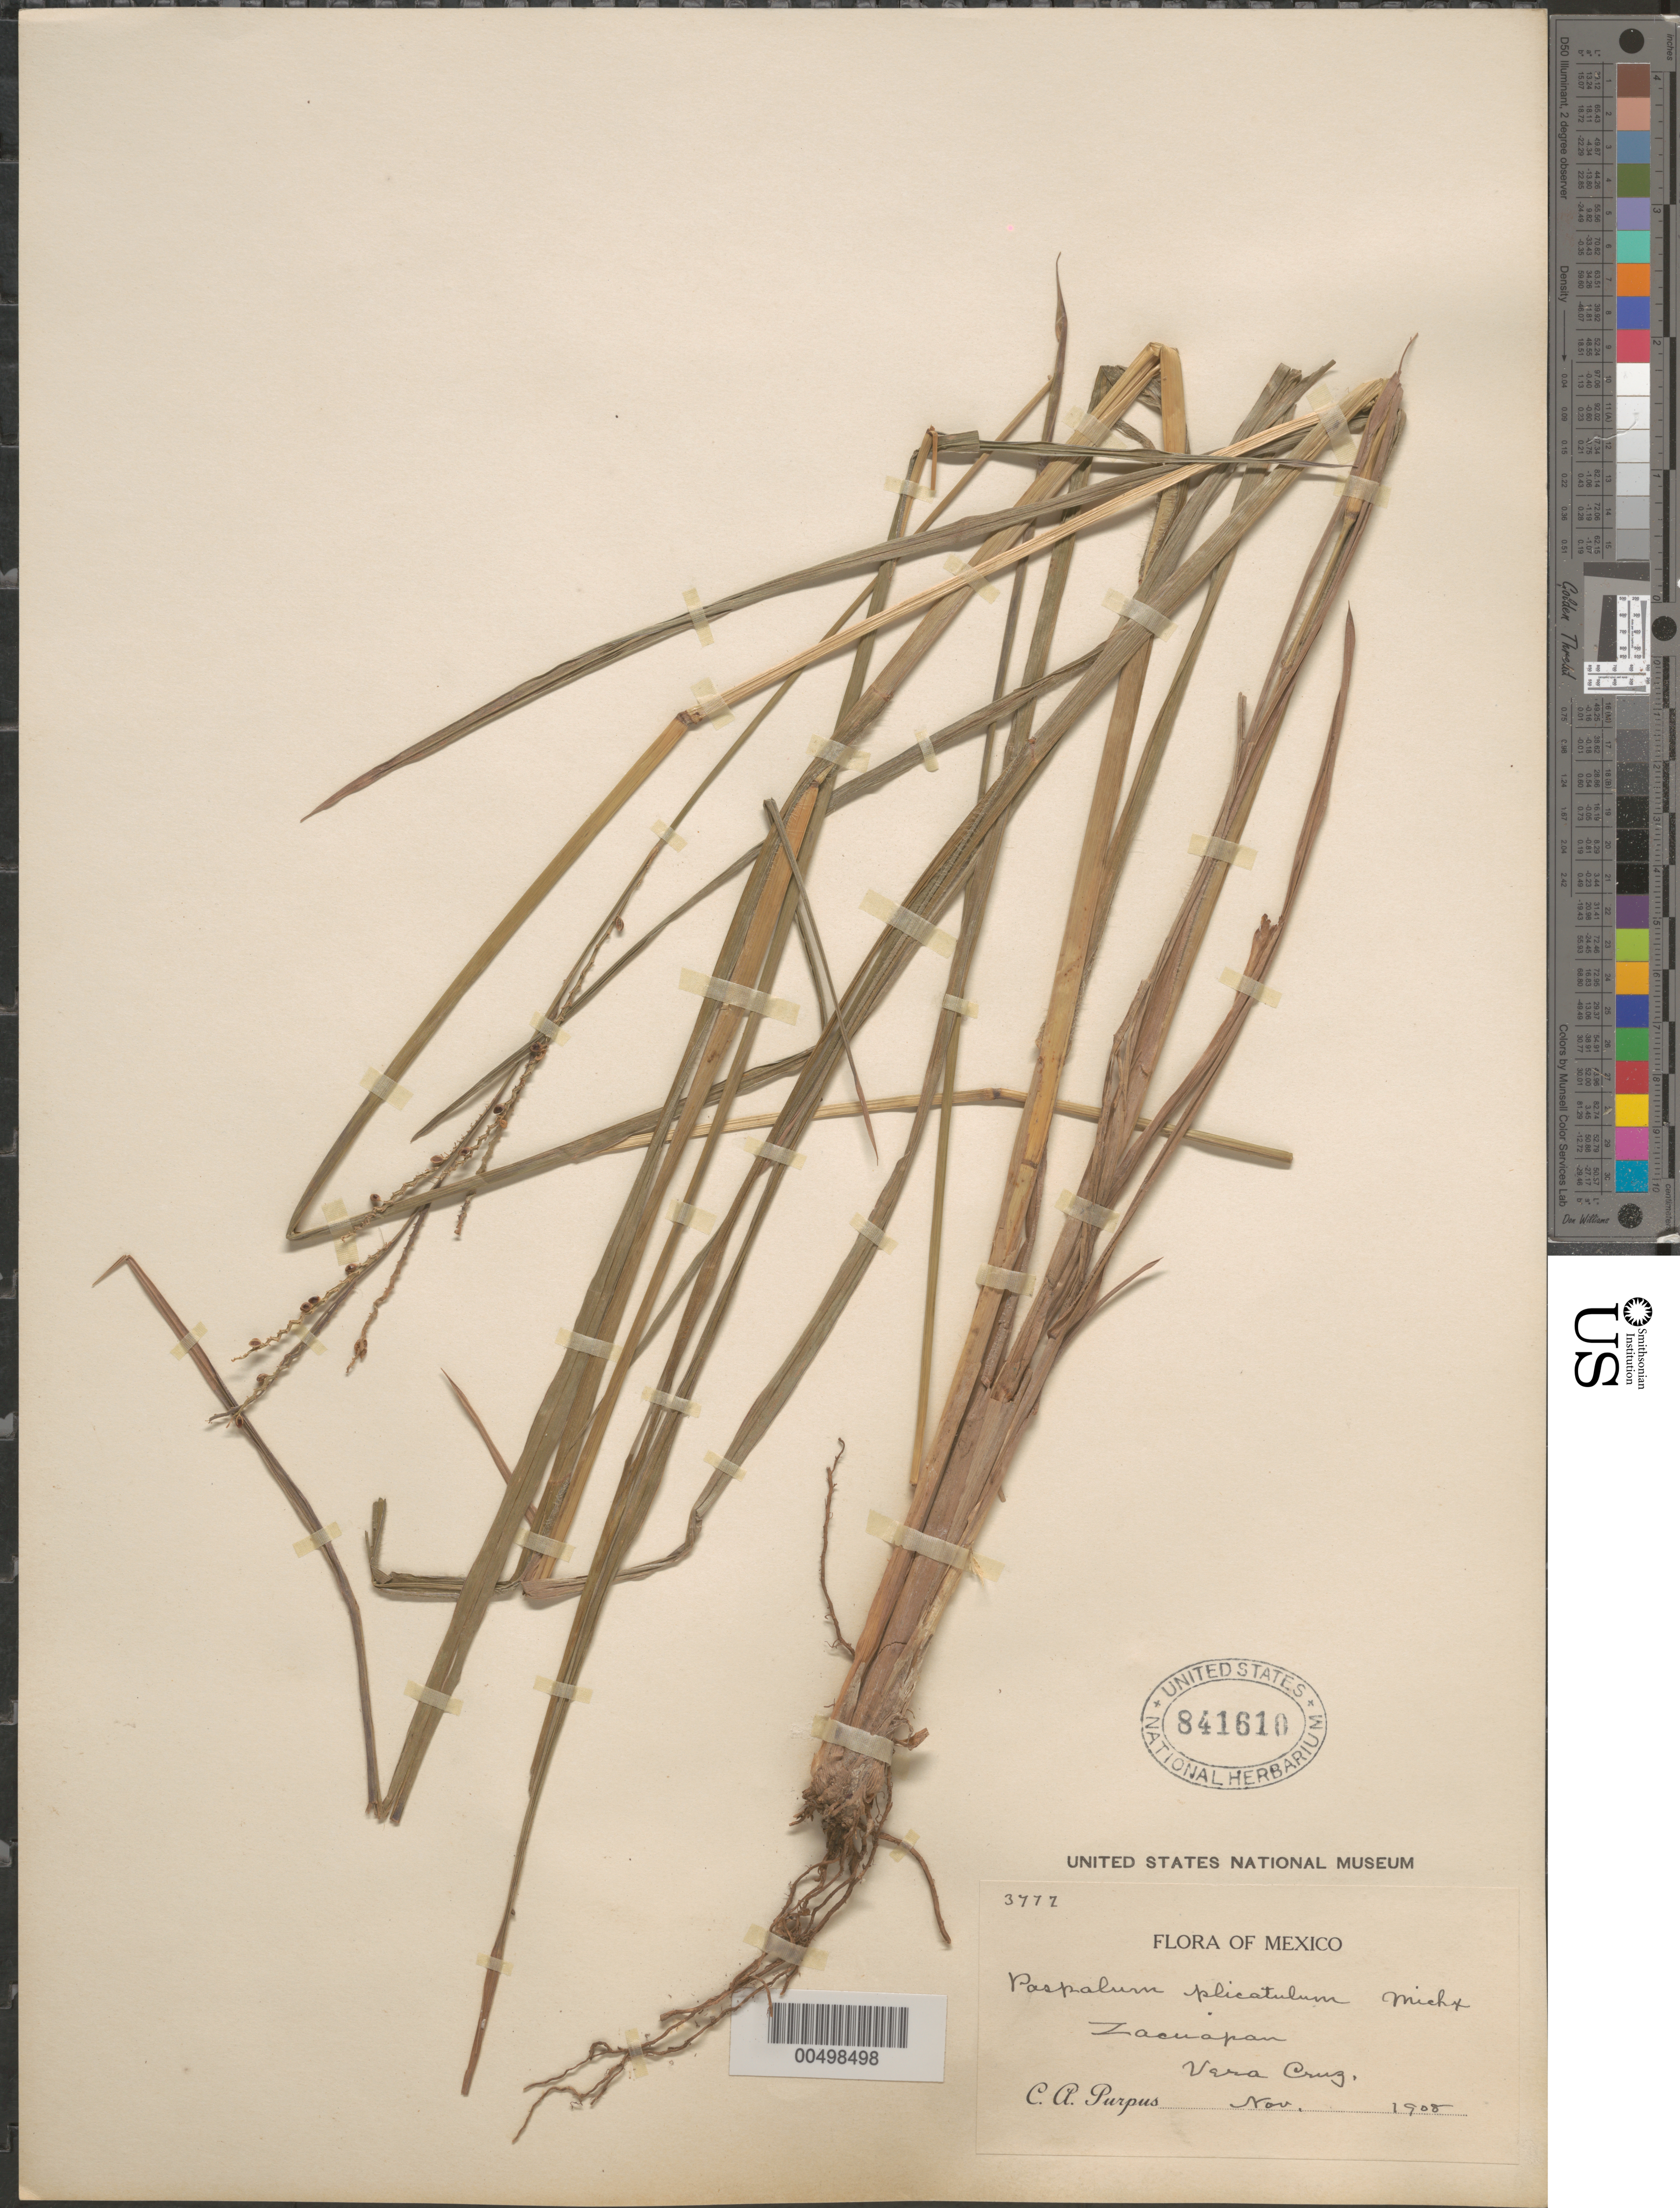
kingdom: Plantae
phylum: Tracheophyta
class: Liliopsida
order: Poales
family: Poaceae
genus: Paspalum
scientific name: Paspalum plicatulum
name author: Michx.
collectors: C. A. Purpus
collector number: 3772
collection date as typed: Nov 1908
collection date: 1908-11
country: Mexico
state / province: Veracruz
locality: Zacuapan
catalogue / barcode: US 841610